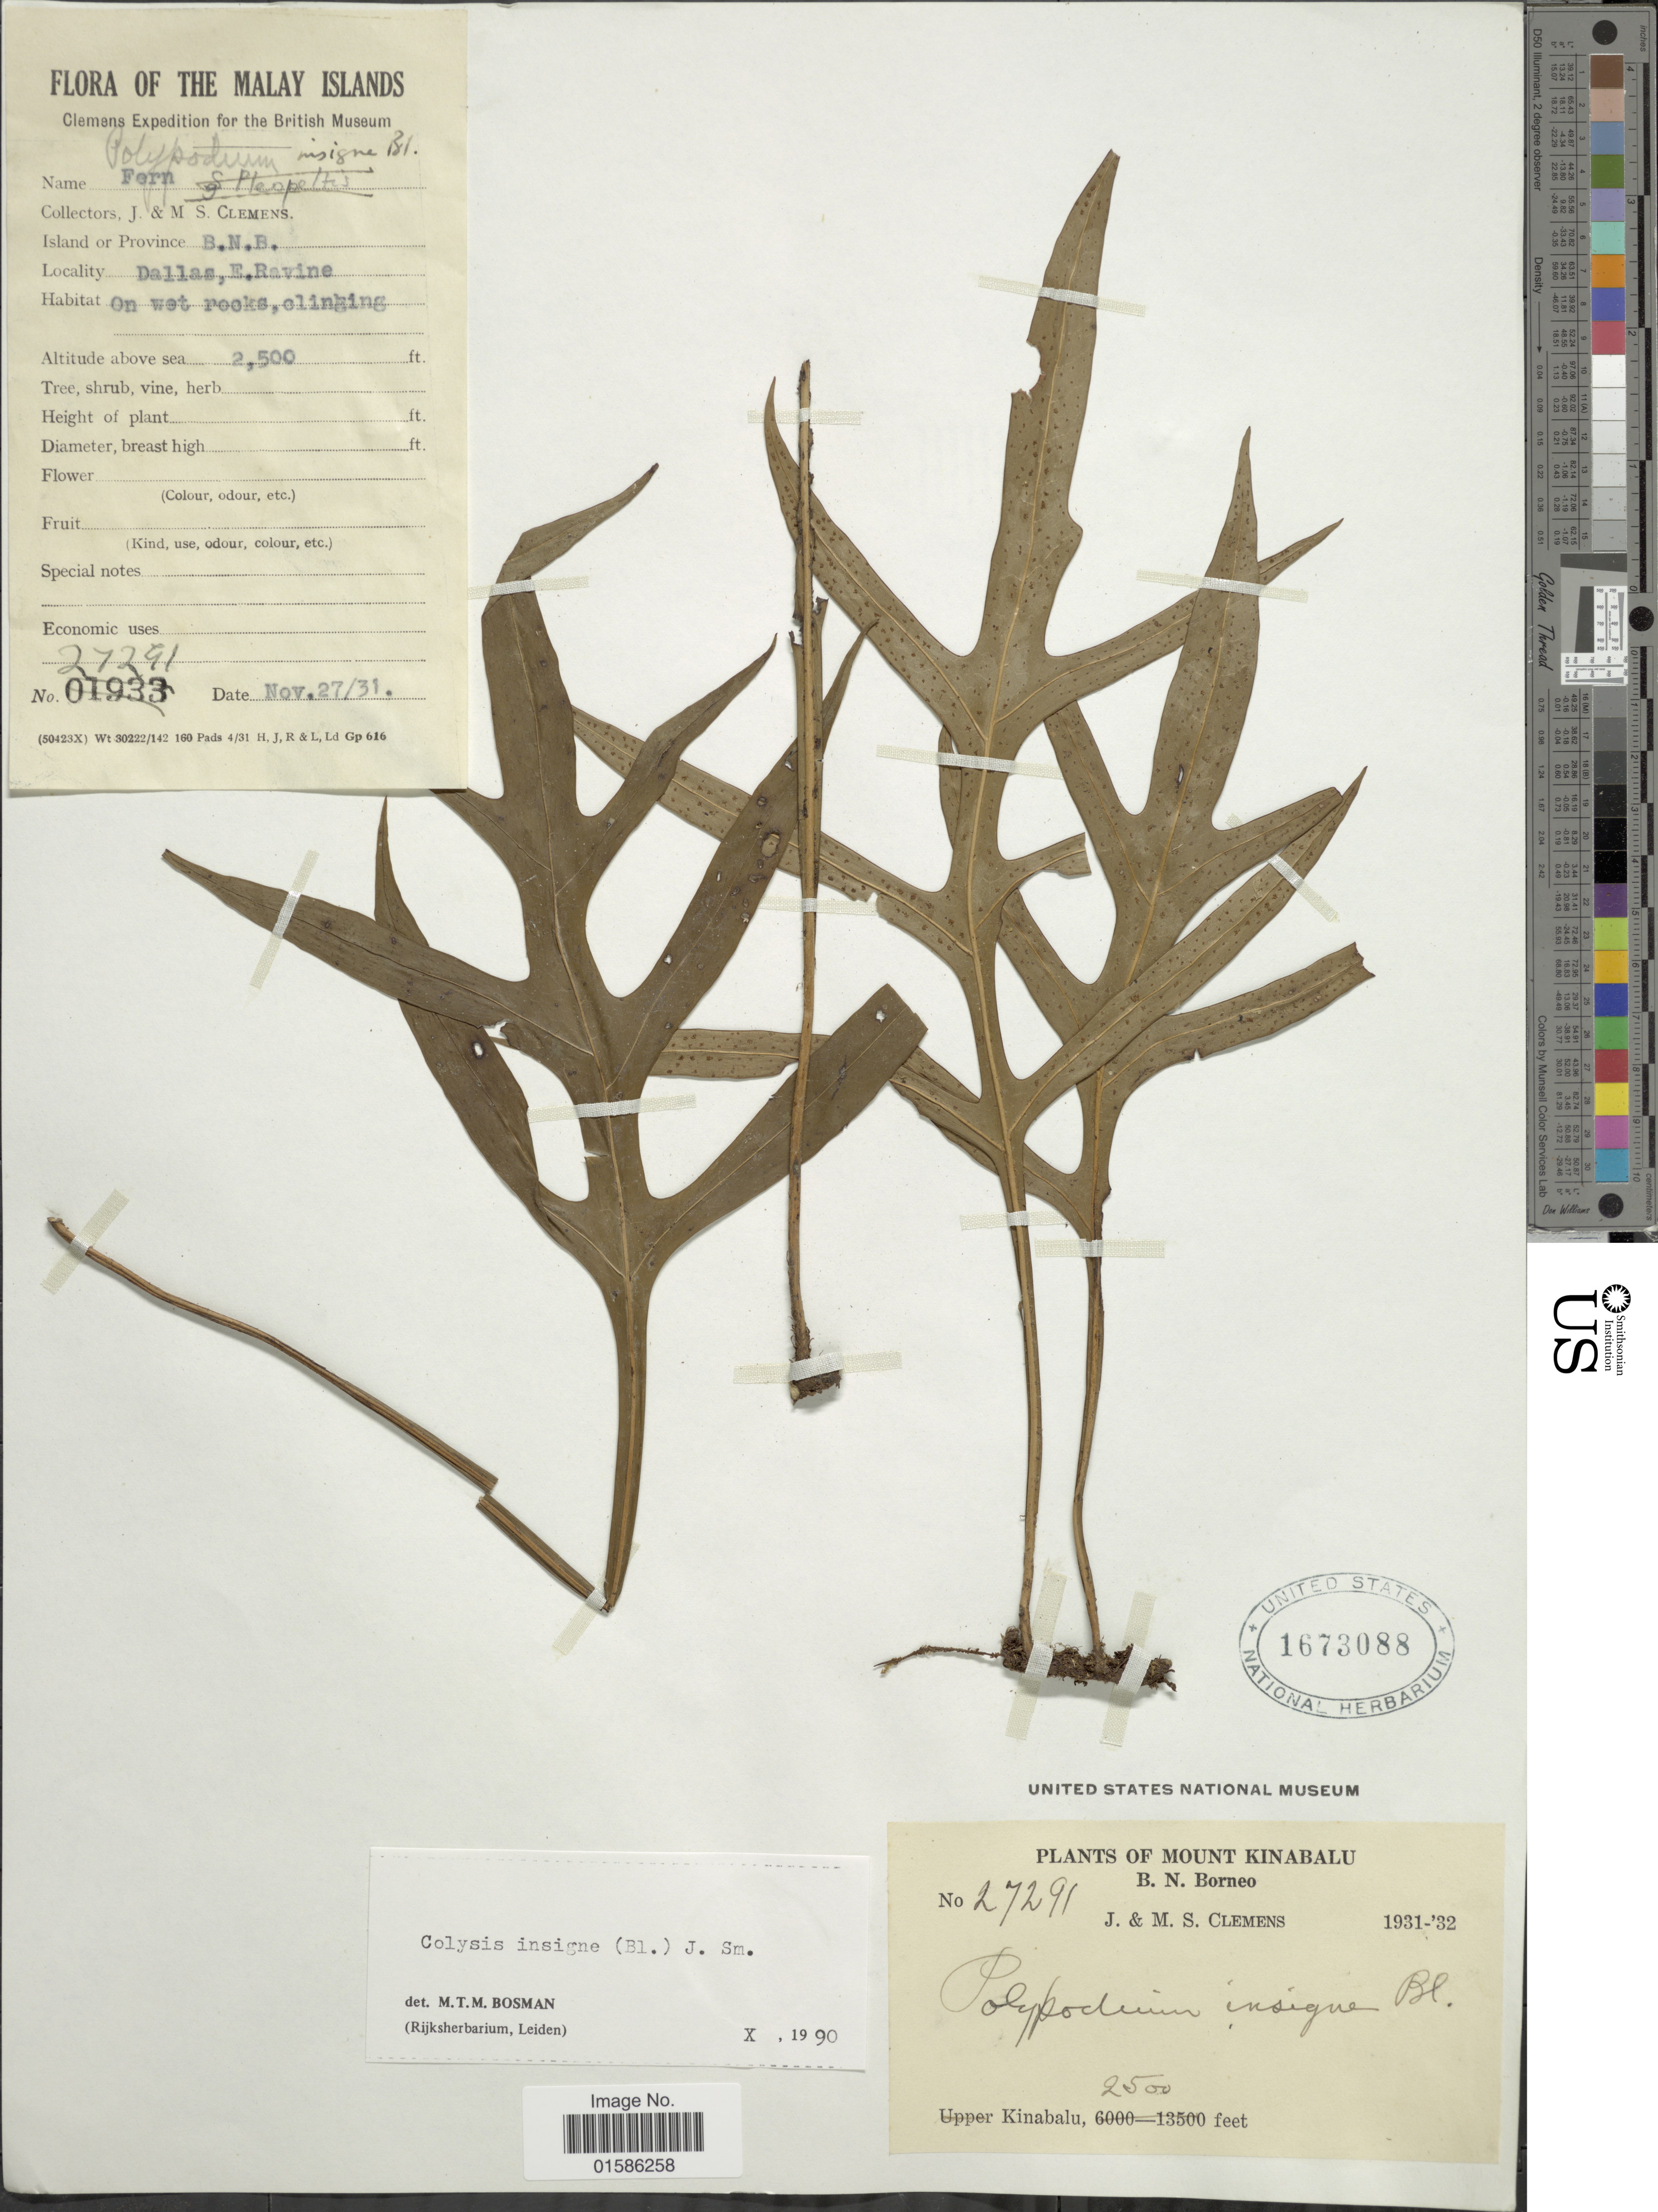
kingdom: Plantae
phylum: Tracheophyta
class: Polypodiopsida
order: Polypodiales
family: Polypodiaceae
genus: Microsorum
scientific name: Microsorum insigne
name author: (Blume) Copel.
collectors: J. Clemens & M. S. Clemens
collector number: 27291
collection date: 1931-11-27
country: Malaysia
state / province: Sabah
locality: Mount Kinabalu, B.N. Borneo, Kinabalu, The Malay Islands, Dallas, E. Ravine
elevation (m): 762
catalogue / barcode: US 1673088